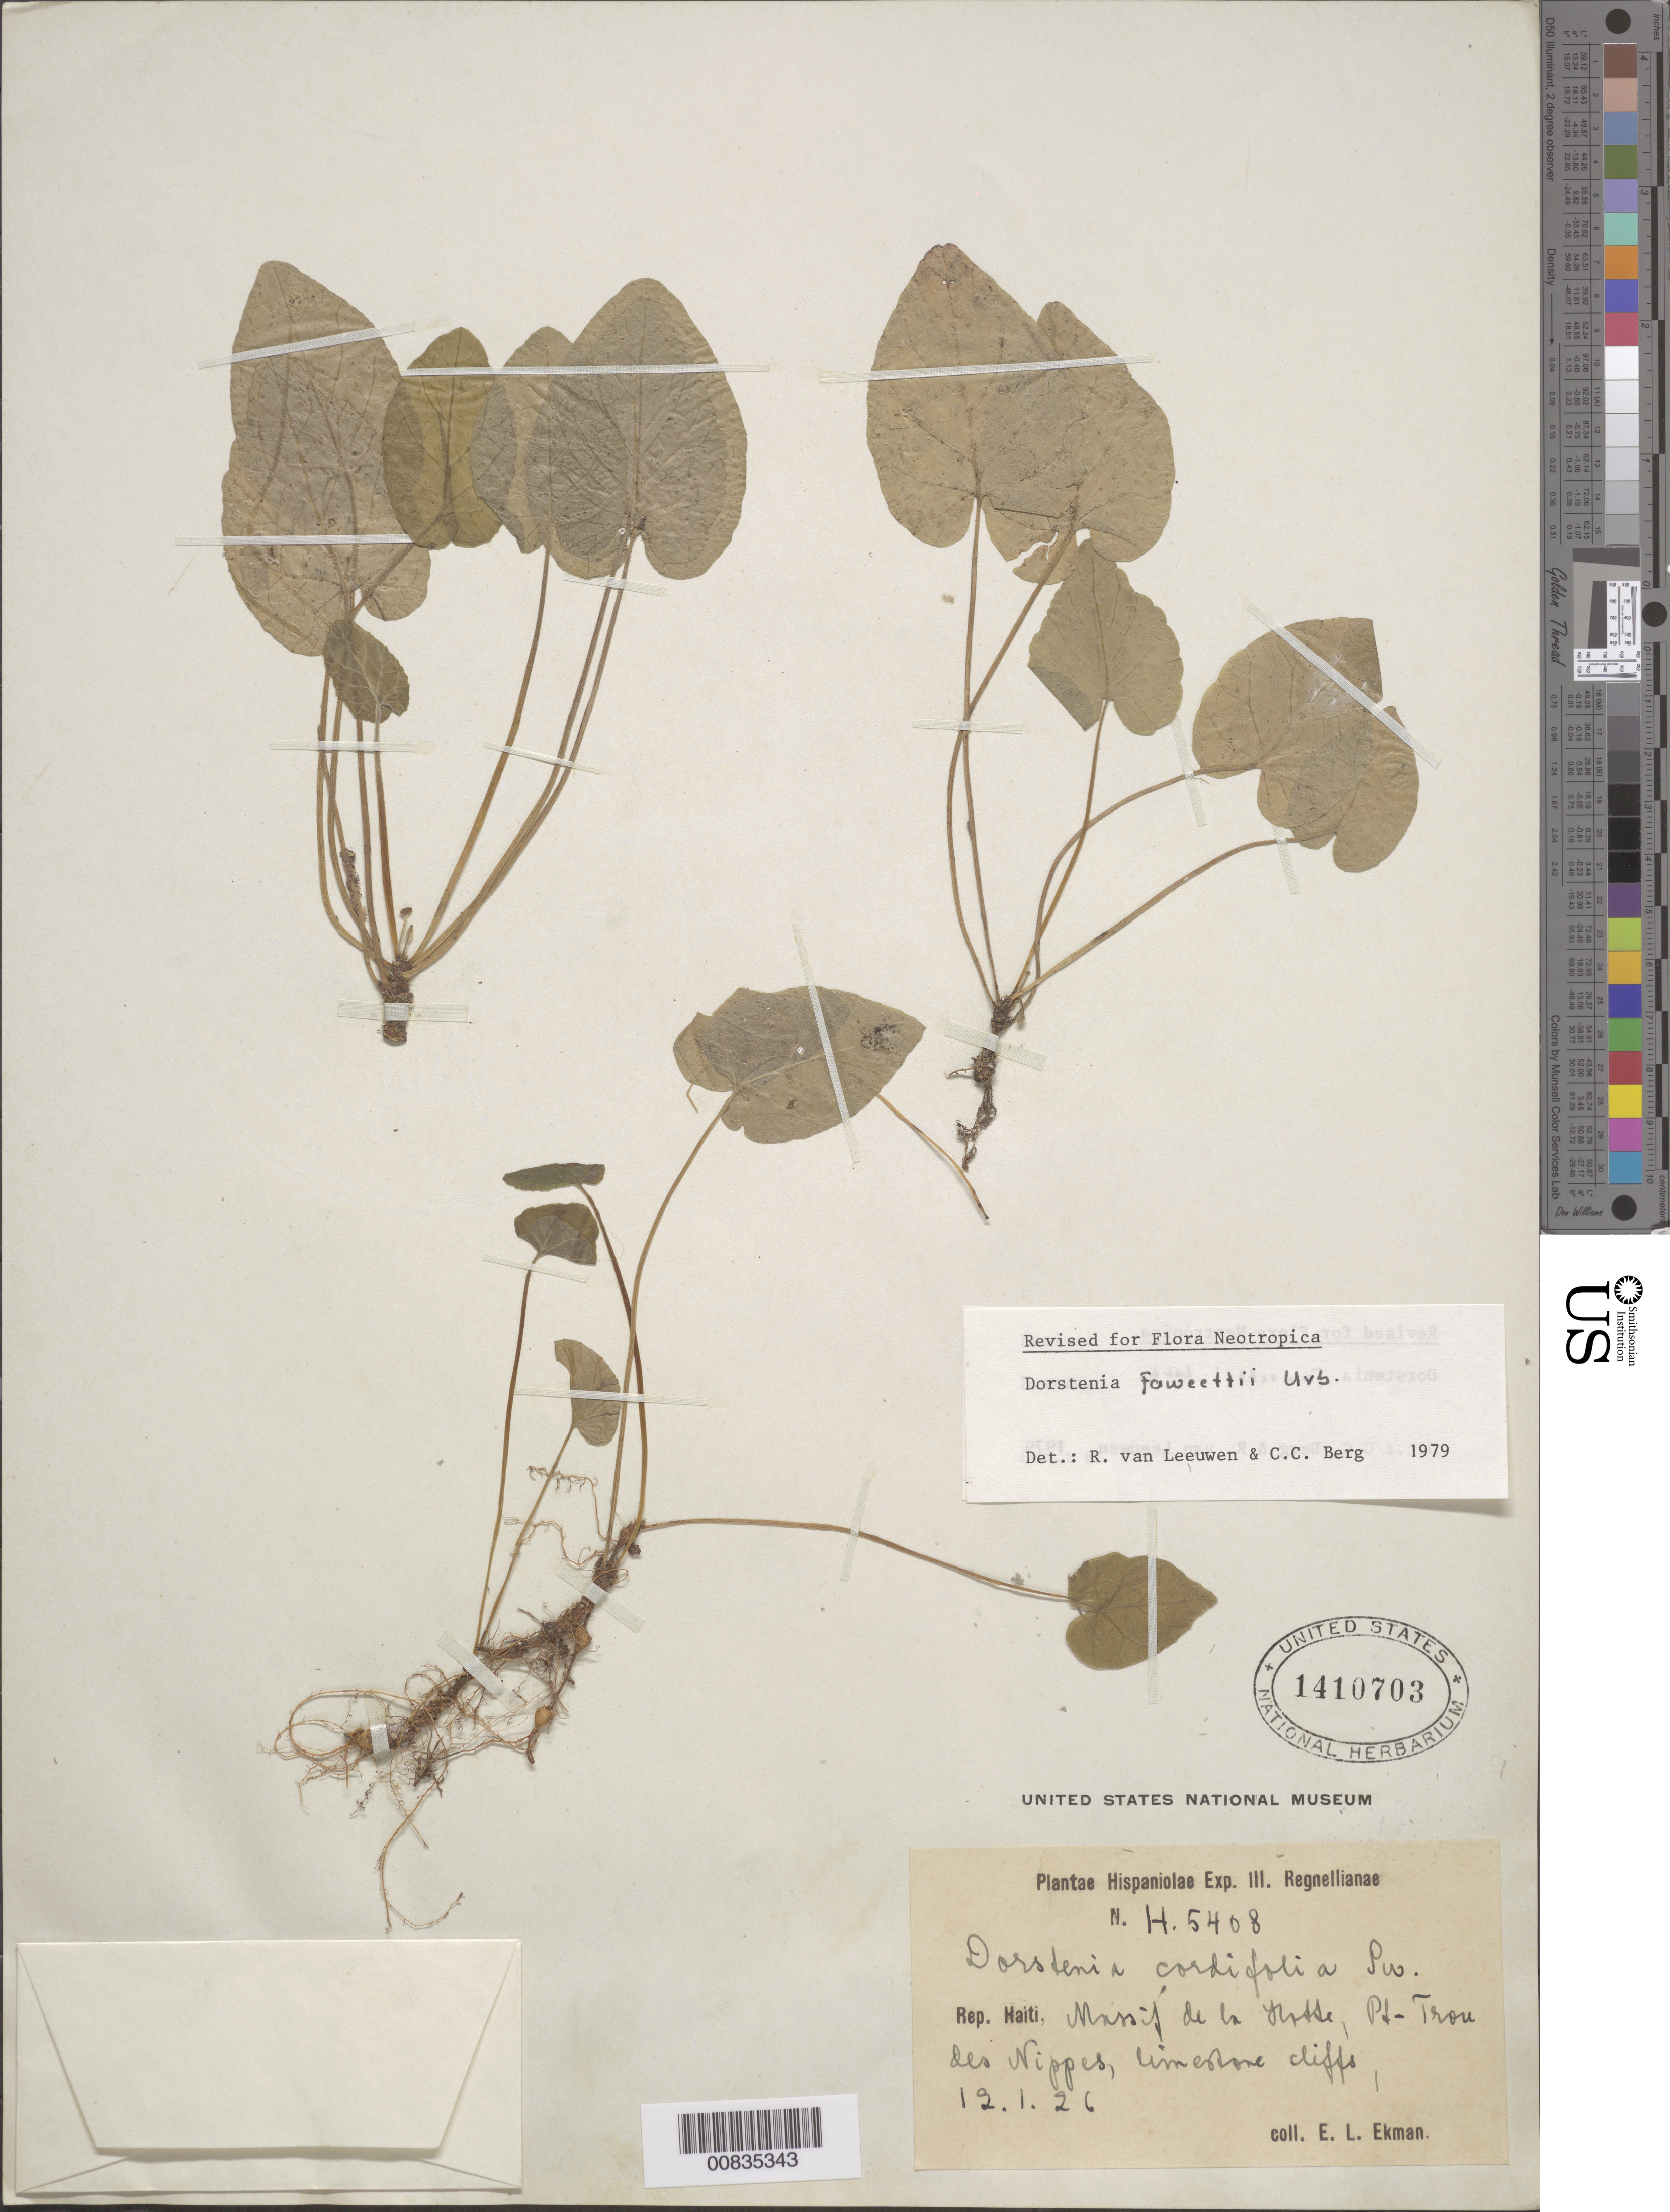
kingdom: Plantae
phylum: Tracheophyta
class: Magnoliopsida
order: Rosales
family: Moraceae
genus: Dorstenia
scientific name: Dorstenia fawcettii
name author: Urb.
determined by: Berg, C. C.; Leeuwen, R. van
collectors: E. L. Ekman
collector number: H 5408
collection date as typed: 12 Jan 1926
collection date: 1926-01-12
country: Haiti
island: Hispaniola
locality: Massif de la Hotte, Pt-Trou des Nippes.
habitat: Limestone cliffs.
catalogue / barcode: US 1410703